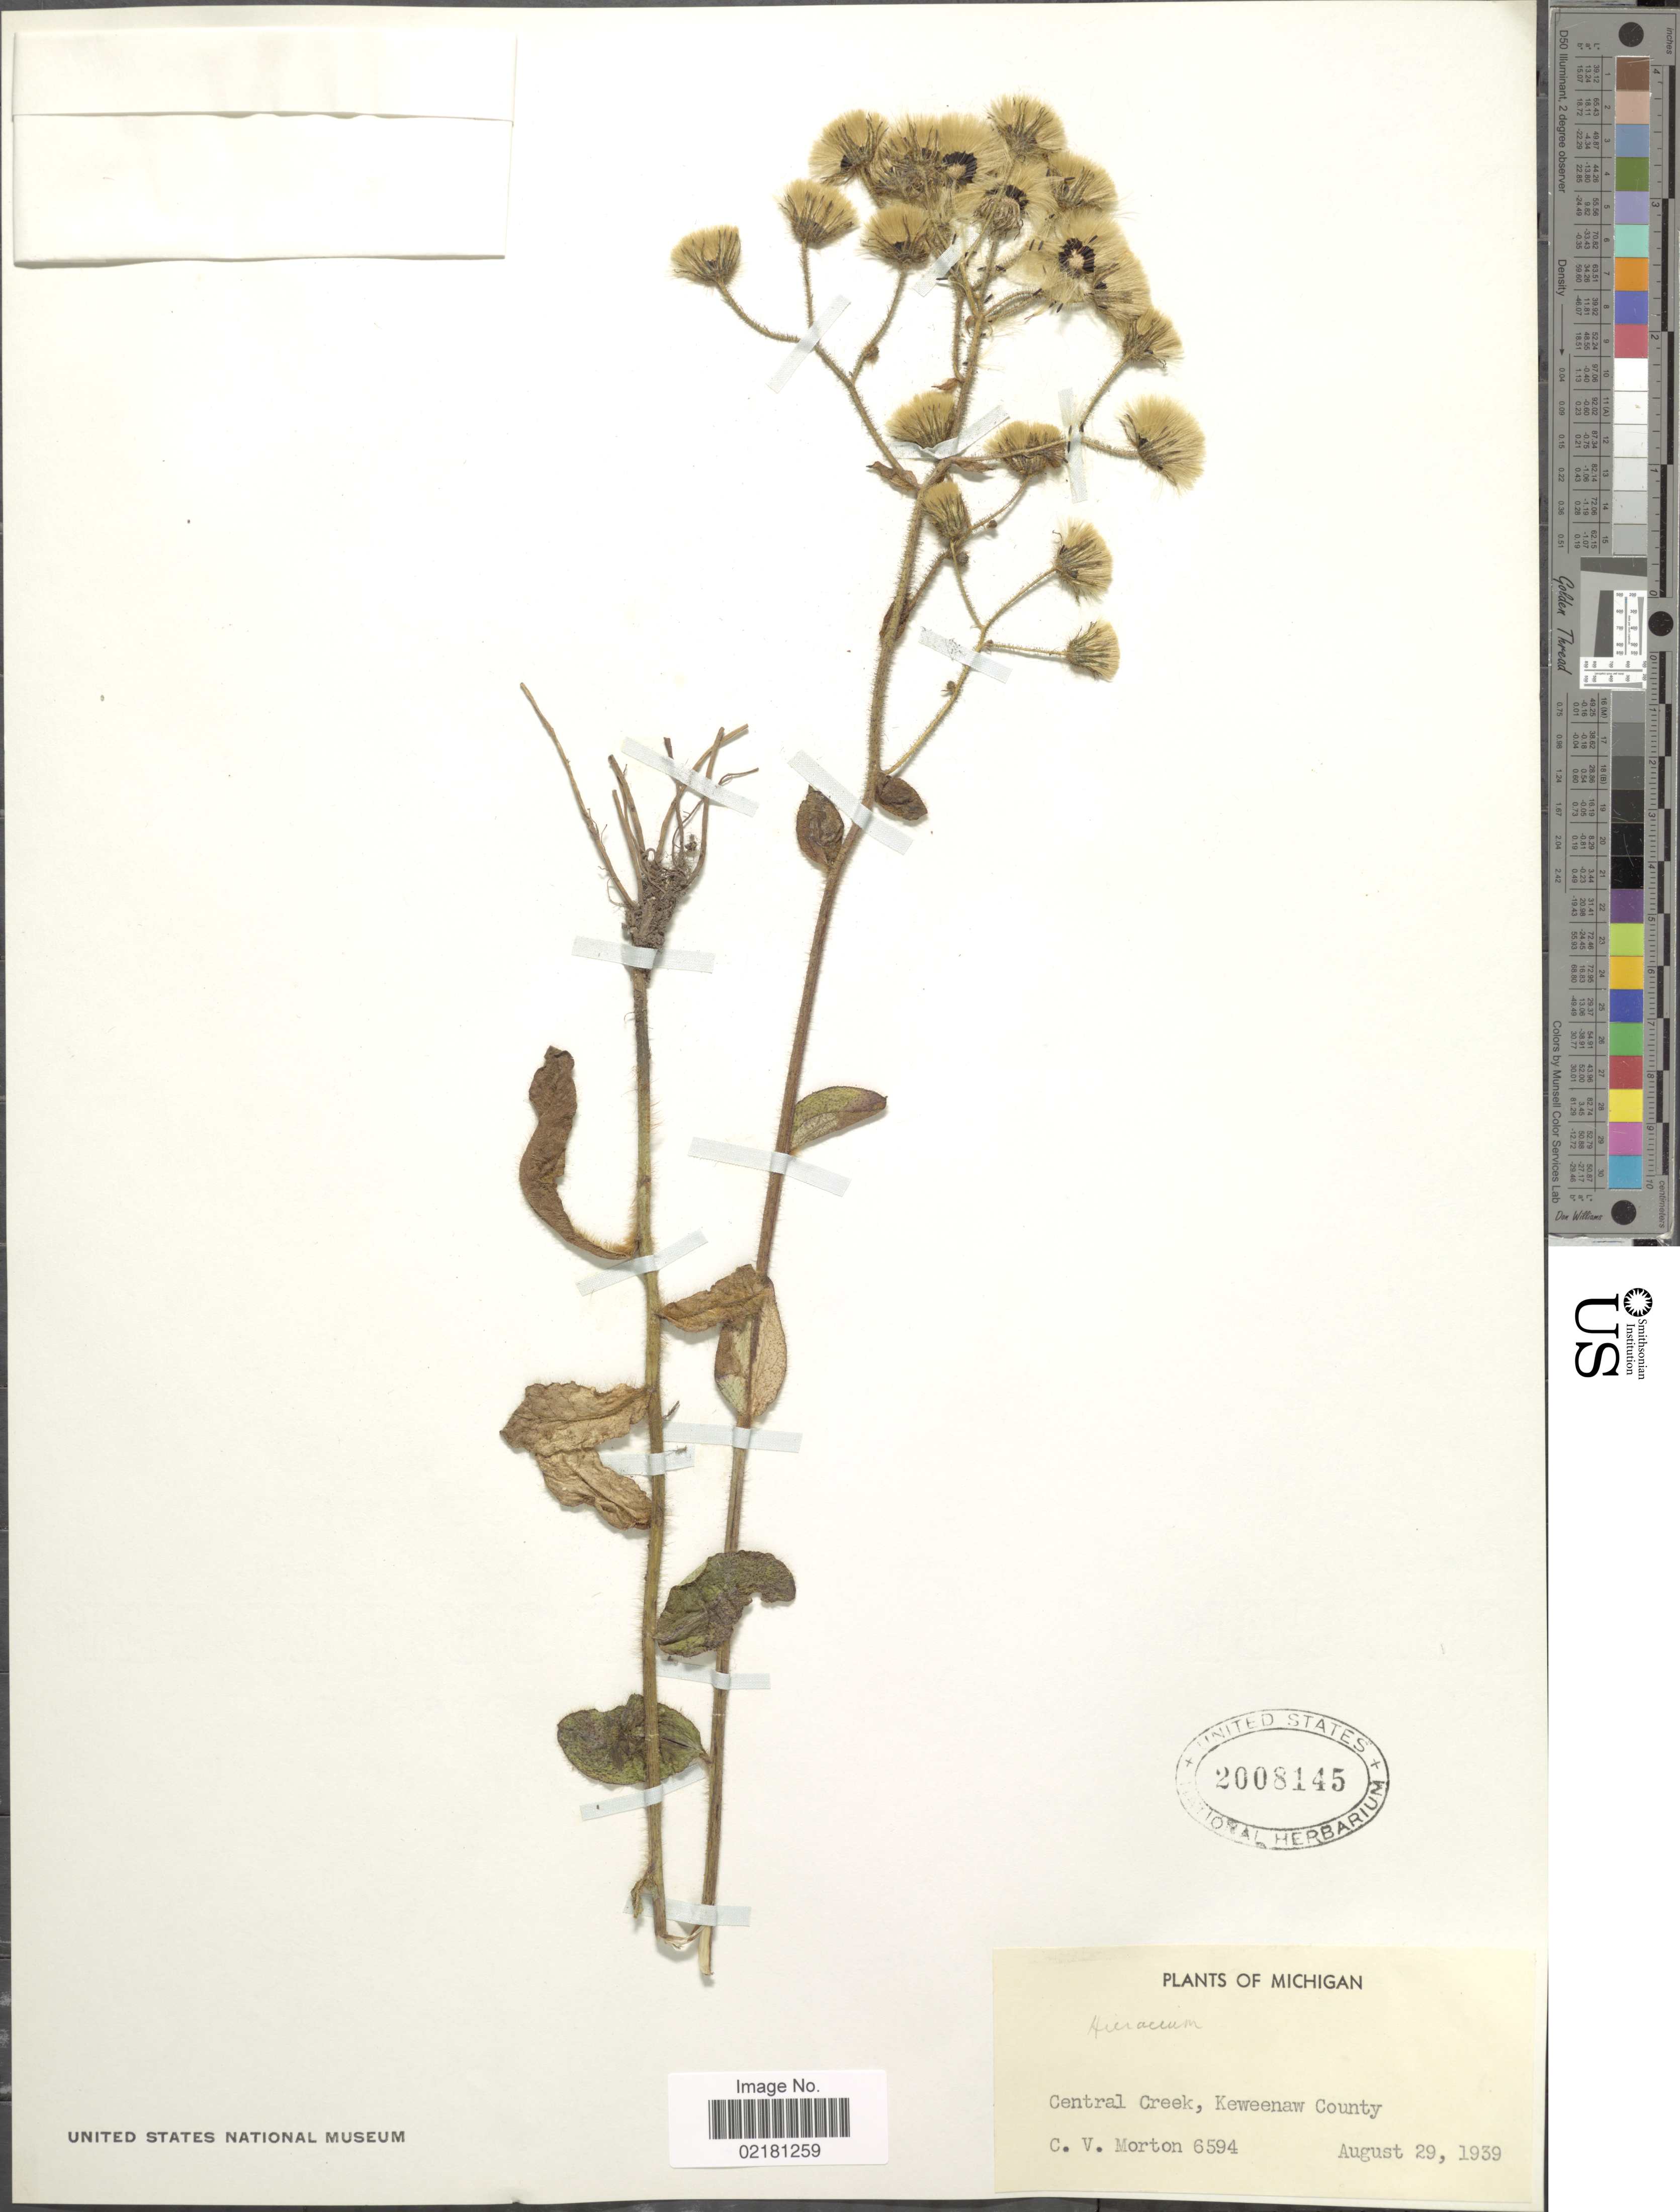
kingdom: Plantae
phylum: Tracheophyta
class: Magnoliopsida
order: Asterales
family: Asteraceae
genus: Hieracium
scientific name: Hieracium repandulare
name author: Druce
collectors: C. V. Morton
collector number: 6594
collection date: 1939-08-29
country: United States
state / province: Michigan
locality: Central Creek, Keweenaw County.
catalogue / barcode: US 2008145